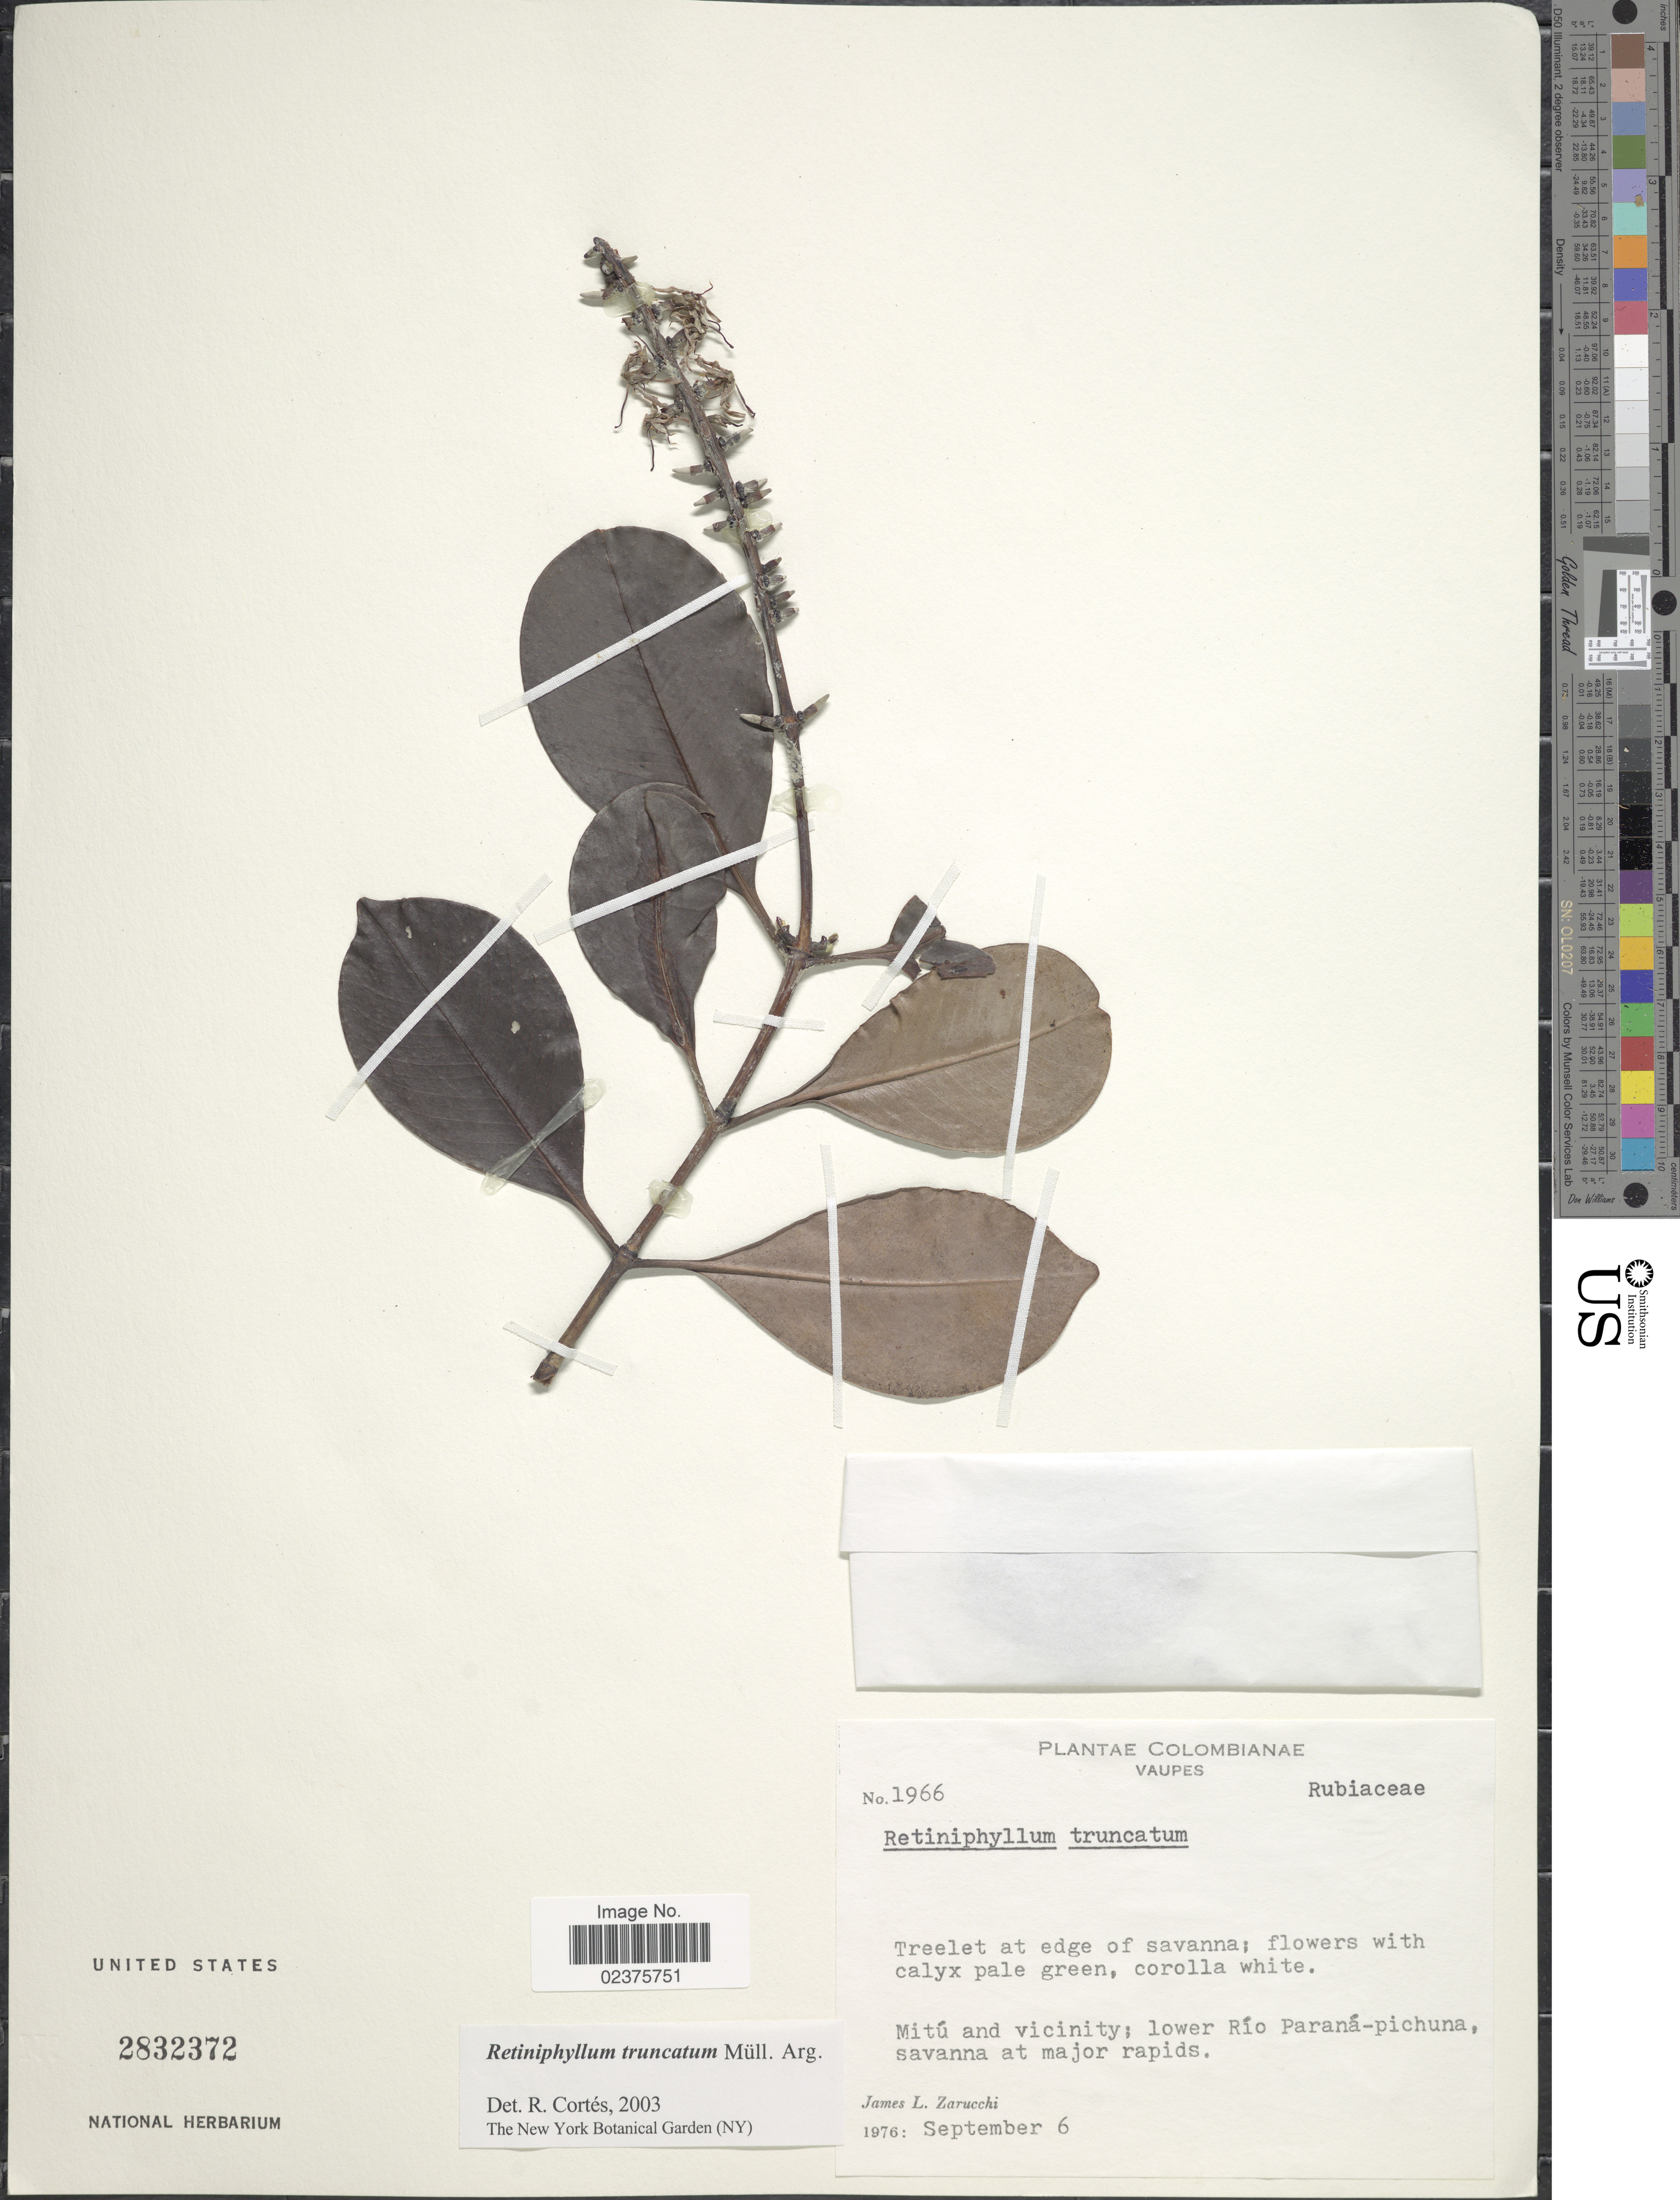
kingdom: Plantae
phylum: Tracheophyta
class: Magnoliopsida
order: Gentianales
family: Rubiaceae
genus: Retiniphyllum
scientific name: Retiniphyllum truncatum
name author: Müll. Arg.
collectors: J. L. Zarucchi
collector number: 1966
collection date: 1976-09-06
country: Colombia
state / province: Vaupés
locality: Mitu and vicinity; lower Rio Parana-pichuna, savanna at major rapids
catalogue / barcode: US 2832372